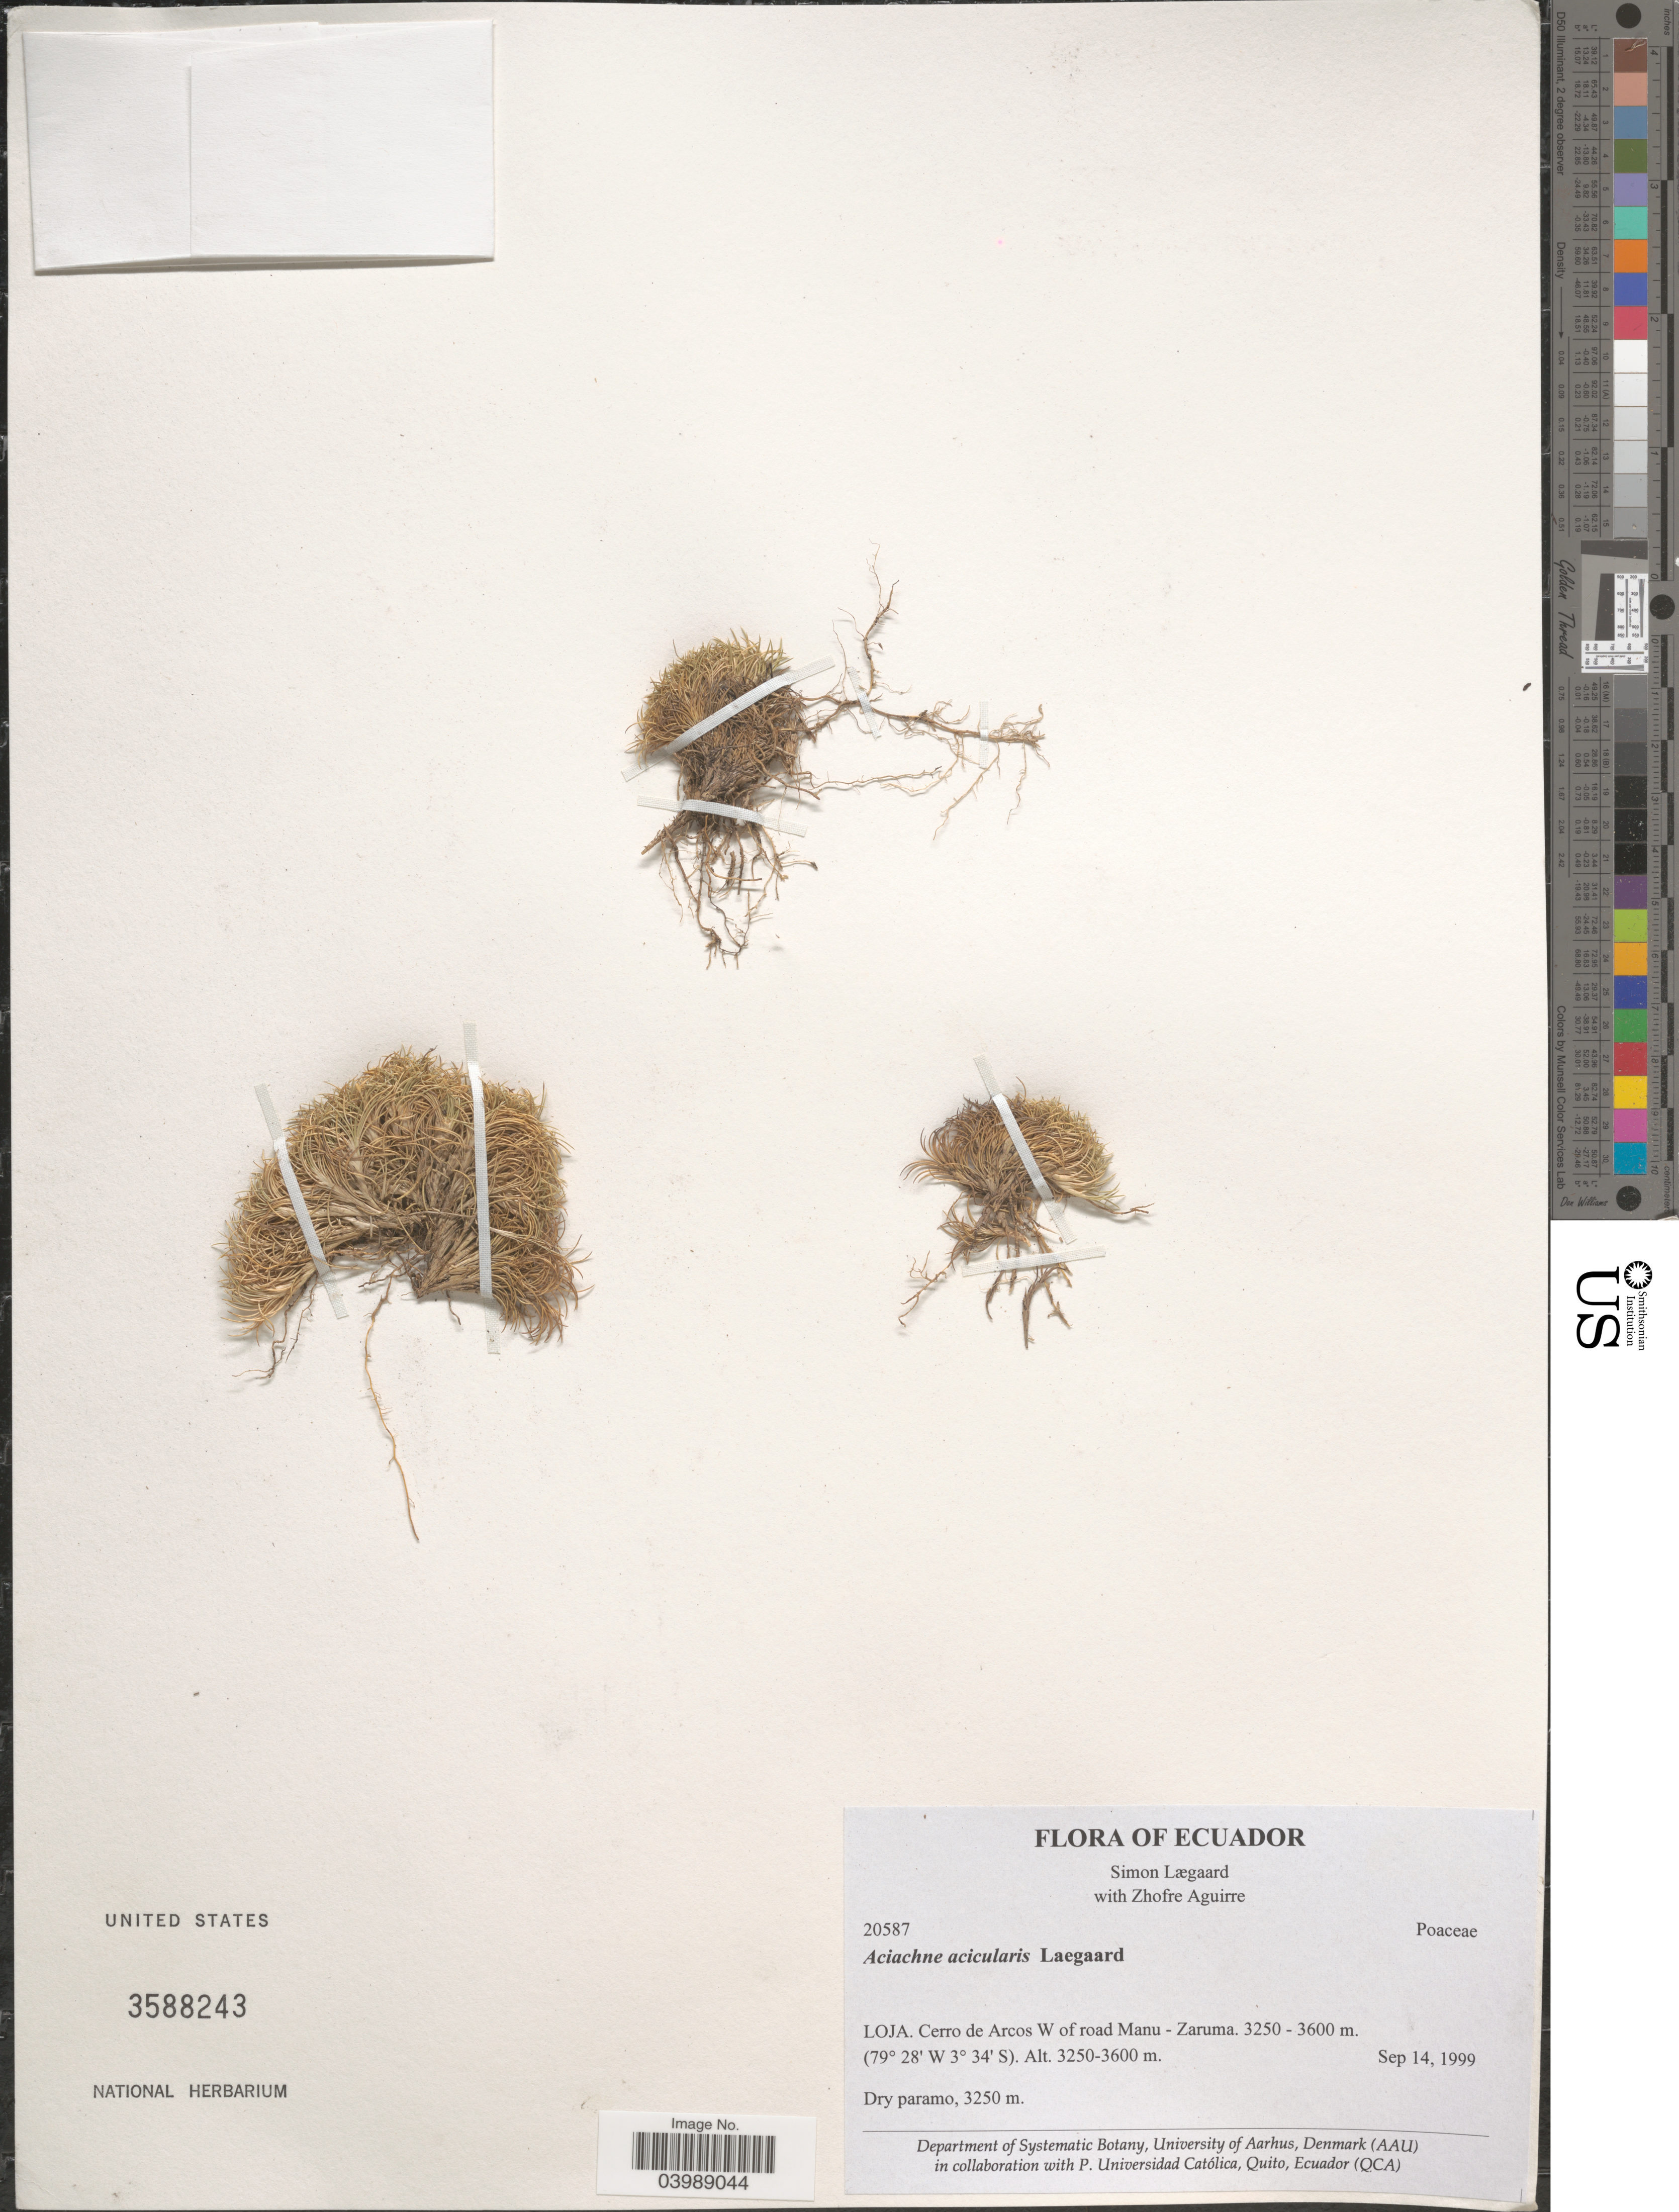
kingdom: Plantae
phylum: Tracheophyta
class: Liliopsida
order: Poales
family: Poaceae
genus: Aciachne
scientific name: Aciachne acicularis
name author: Lægaard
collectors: S. Lægaard & Z. Aguirre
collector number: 20587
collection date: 1999-09-14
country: Ecuador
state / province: Loja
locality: Cerro de Arcos W of road Manu-Zaruma.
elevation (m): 3250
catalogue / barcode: US 3588243